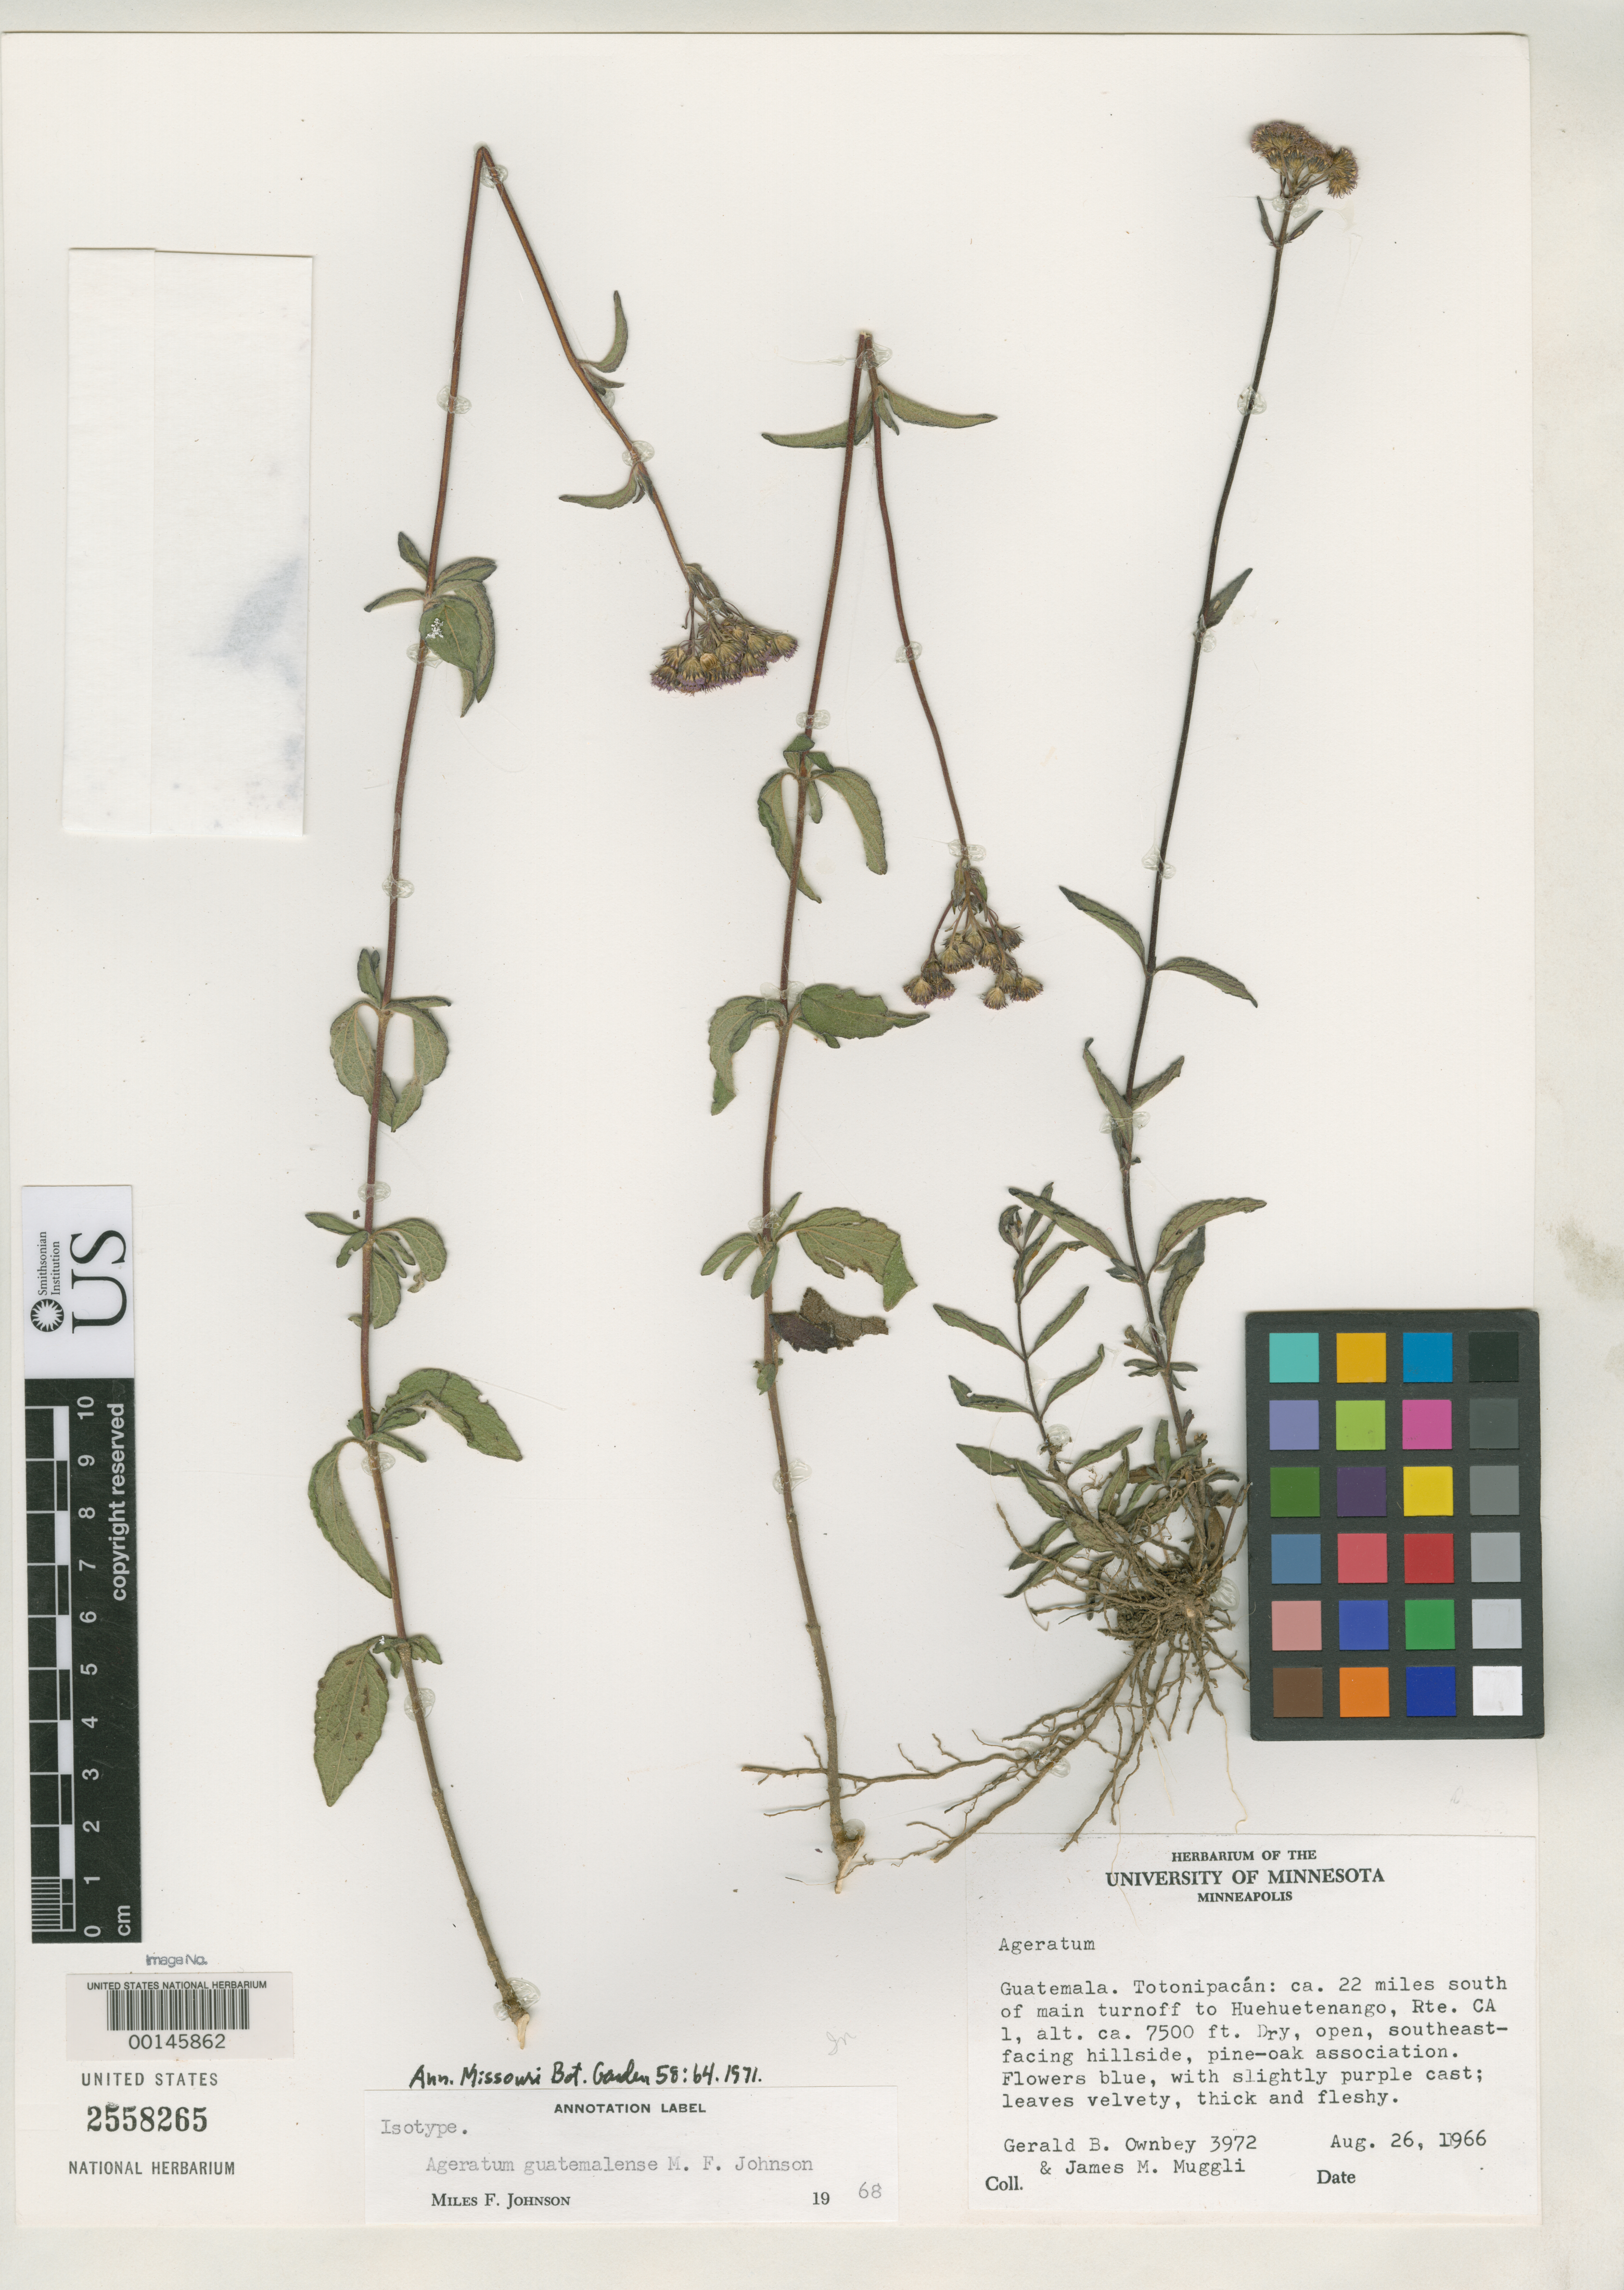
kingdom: Plantae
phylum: Tracheophyta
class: Magnoliopsida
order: Asterales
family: Asteraceae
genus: Ageratum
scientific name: Ageratum guatamalense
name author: M.F. Johnson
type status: Isotype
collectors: G. B. Ownbey & J. Muggli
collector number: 3972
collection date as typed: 26 Aug 1966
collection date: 1966-08-26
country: Guatemala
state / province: Totonicapán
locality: Ca. 22 mi S of main turnoff to Huehuetenango, rte. ca 1.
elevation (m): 2286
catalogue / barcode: US 2558265